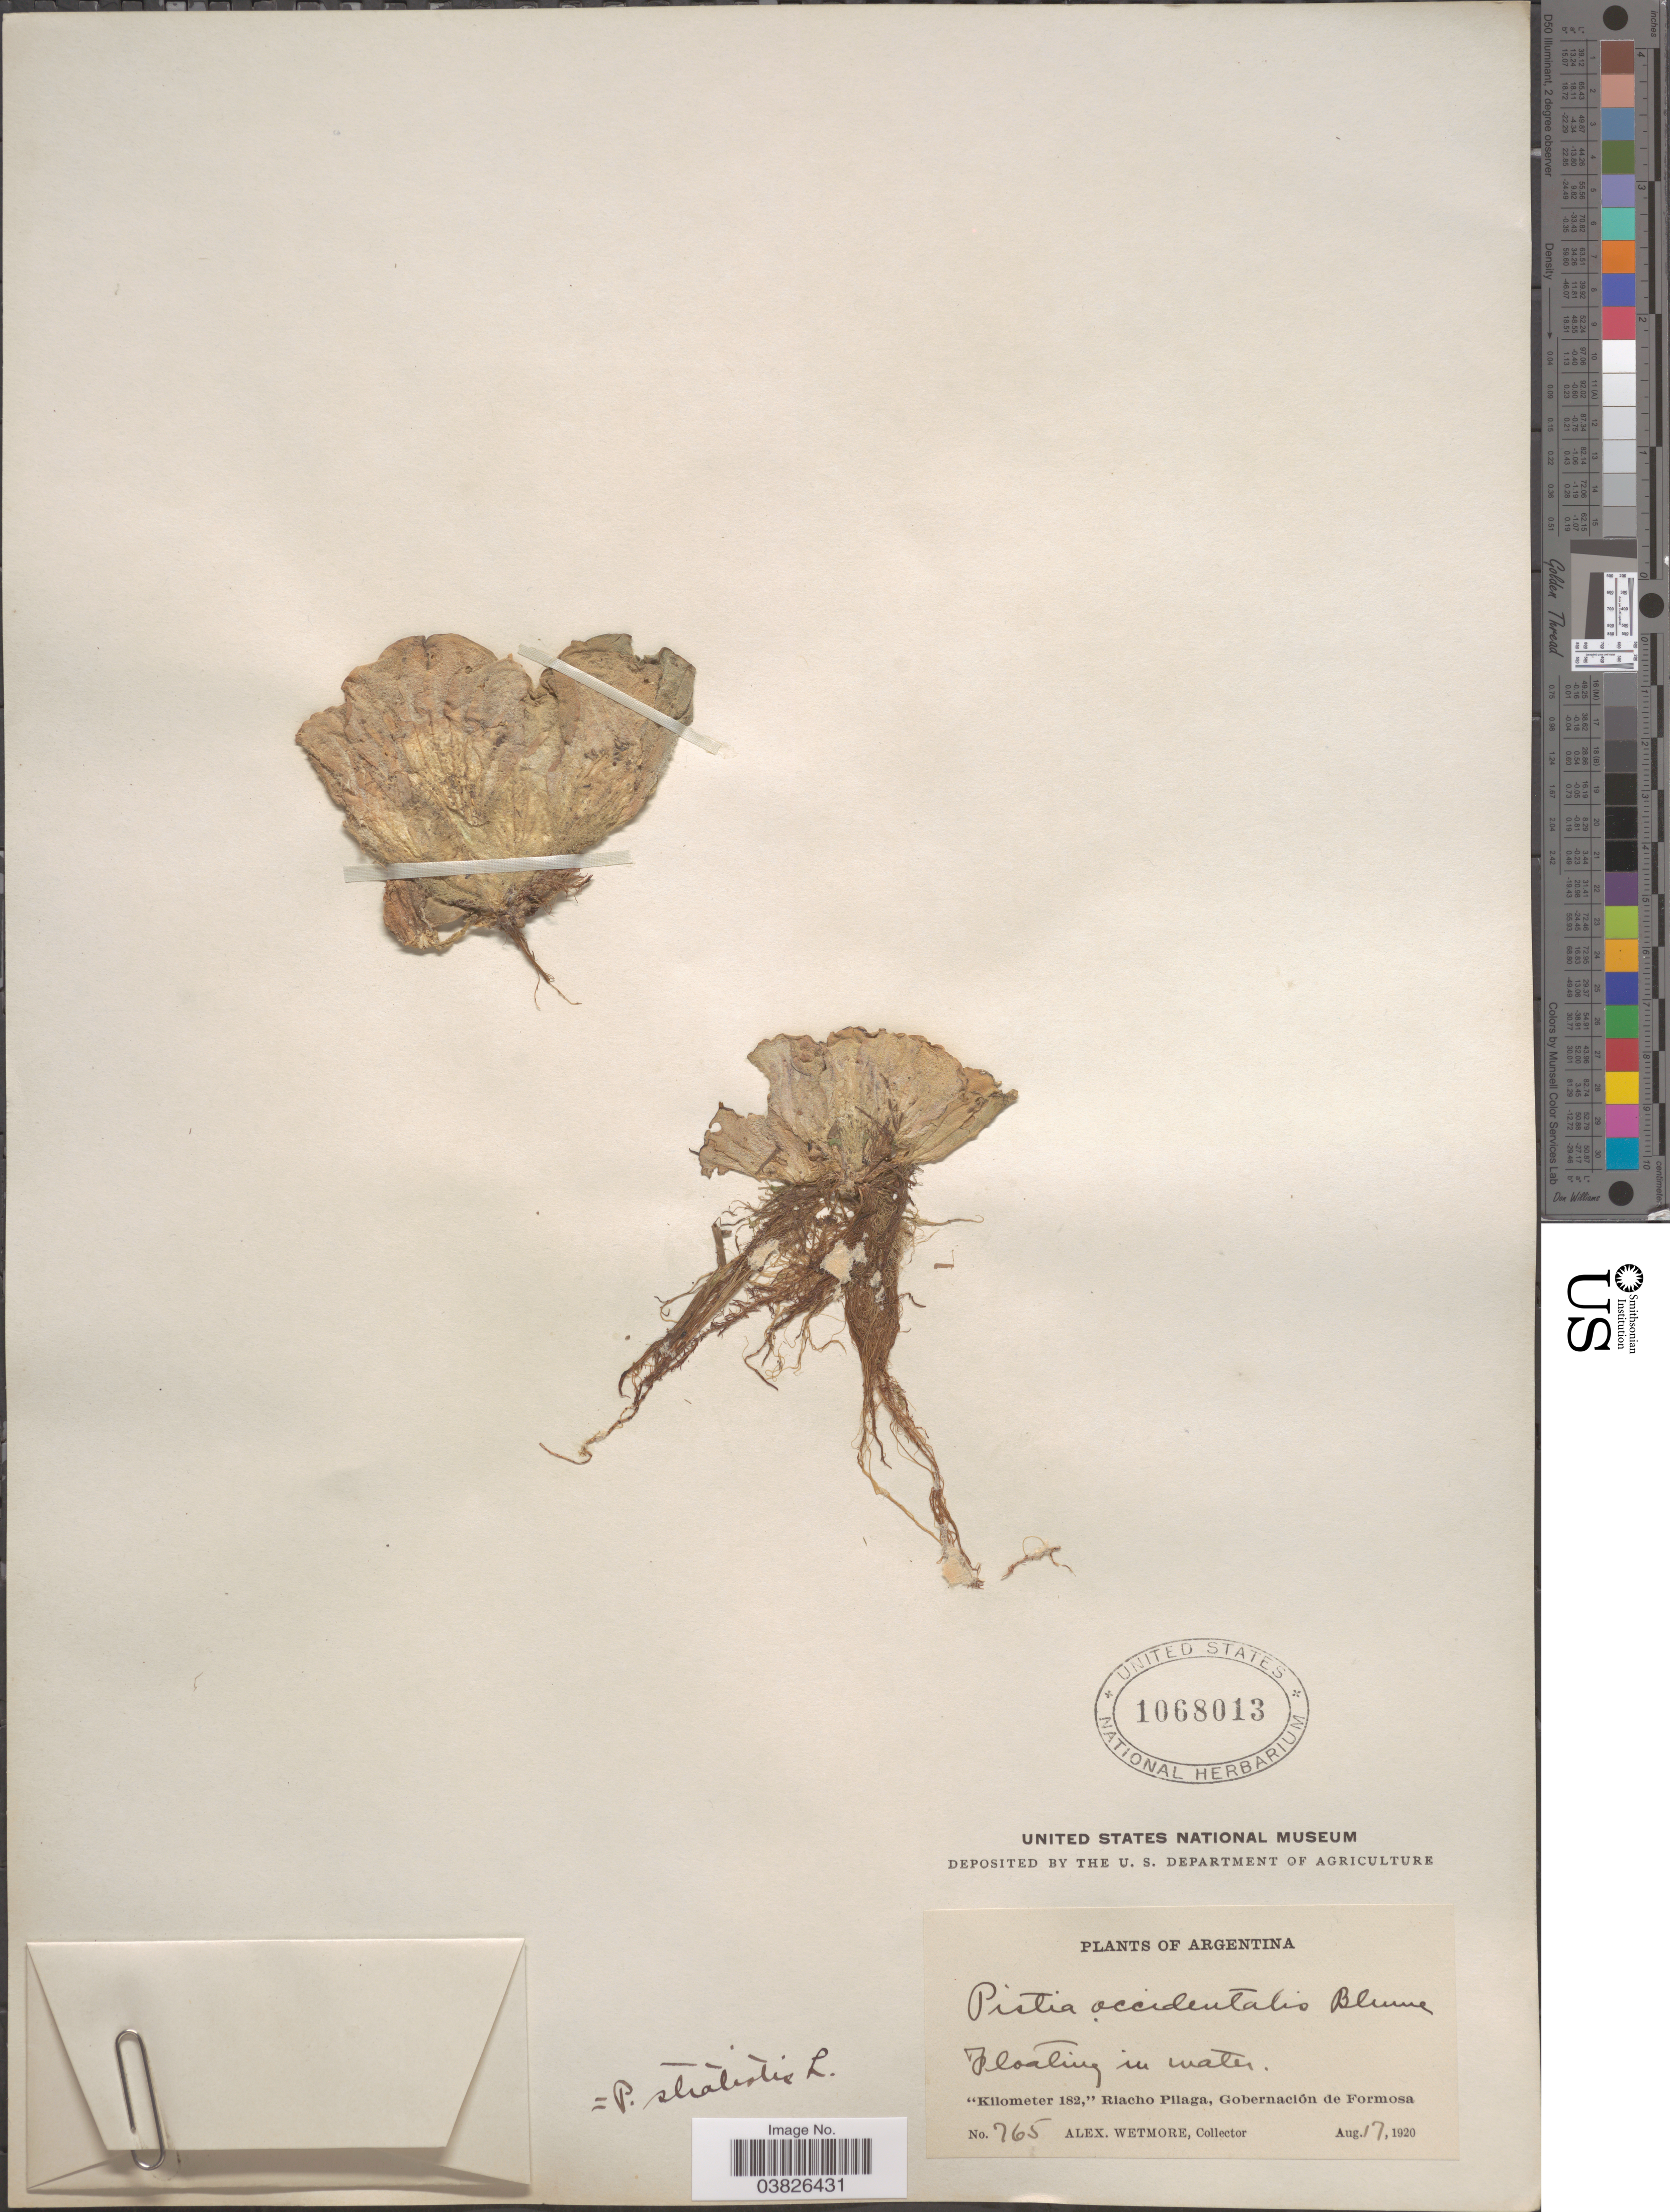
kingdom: Plantae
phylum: Tracheophyta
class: Liliopsida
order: Alismatales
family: Araceae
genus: Pistia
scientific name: Pistia stratiotes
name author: L.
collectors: A. Wetmore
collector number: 765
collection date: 1920-08-17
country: Argentina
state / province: Formosa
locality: Kilometer 182,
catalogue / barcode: US 1068013